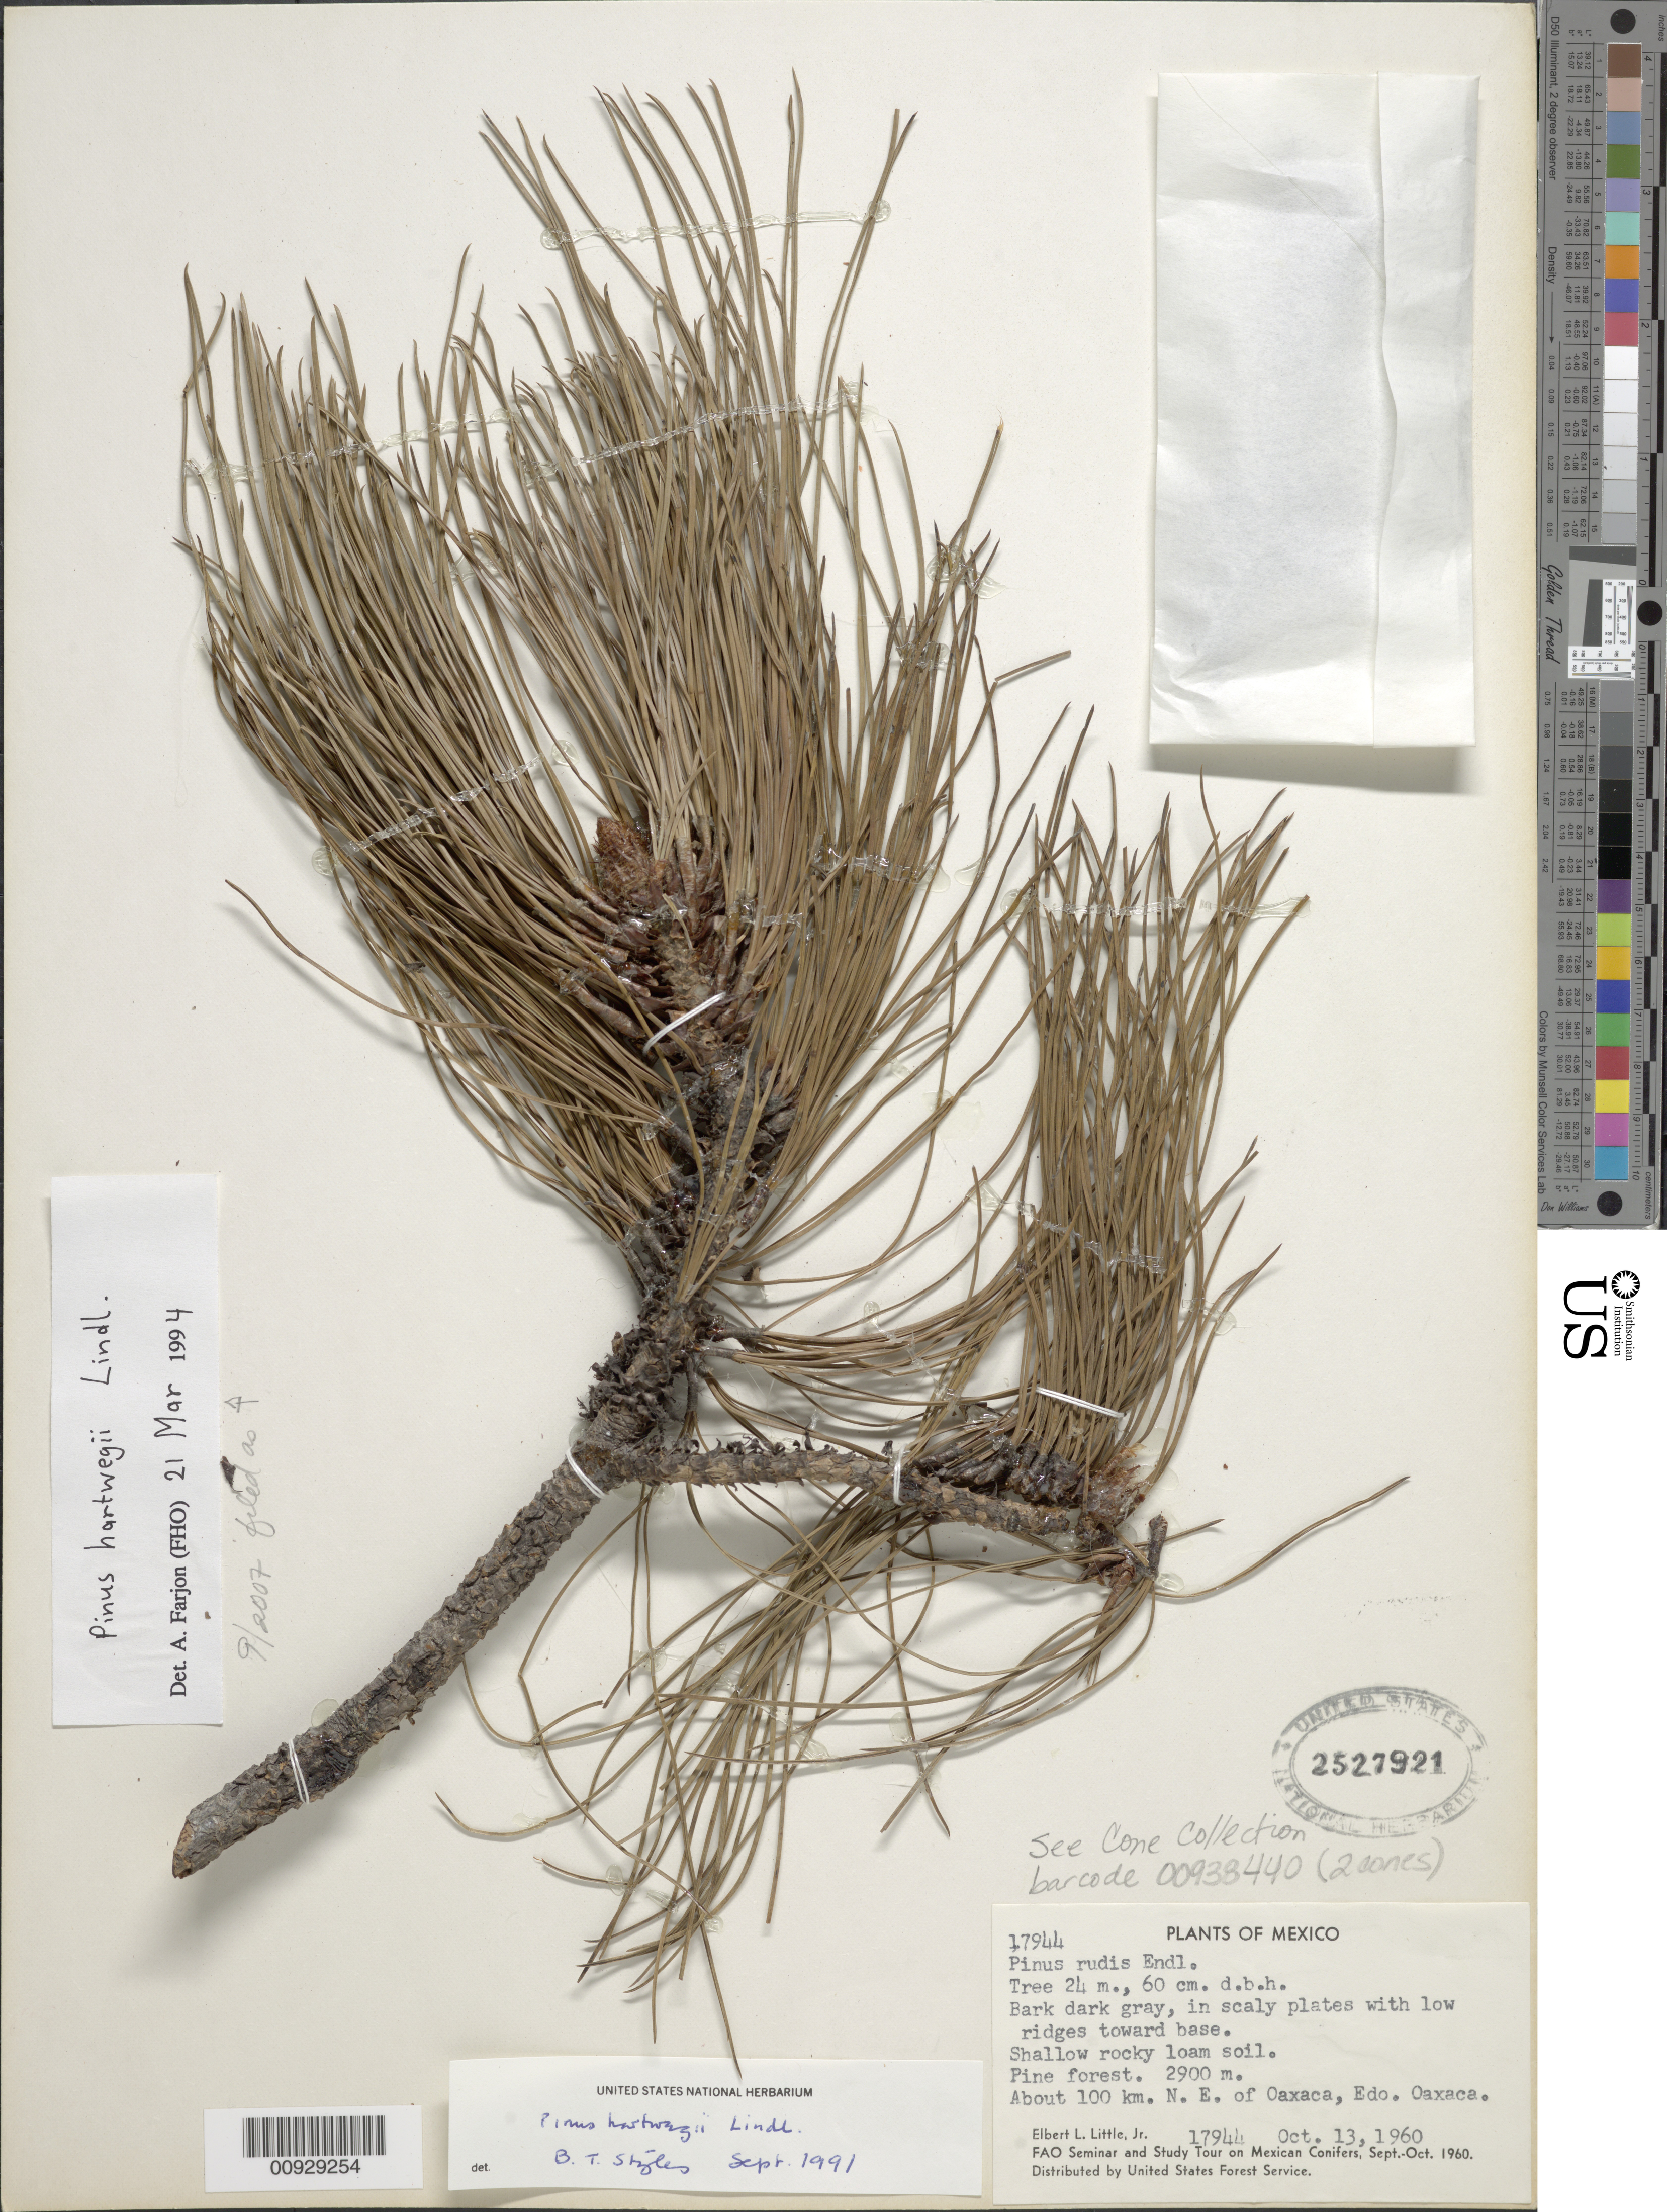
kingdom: Plantae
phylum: Tracheophyta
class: Pinopsida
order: Pinales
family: Pinaceae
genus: Pinus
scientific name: Pinus hartwegii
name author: Lindl.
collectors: E. L. Little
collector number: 17944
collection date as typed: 13 Oct 1960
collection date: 1960-10-13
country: Mexico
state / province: Oaxaca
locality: About 100 km. NE of Oaxaca.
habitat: Pine forest. Shallow rocky loam soil.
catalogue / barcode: US 2527921